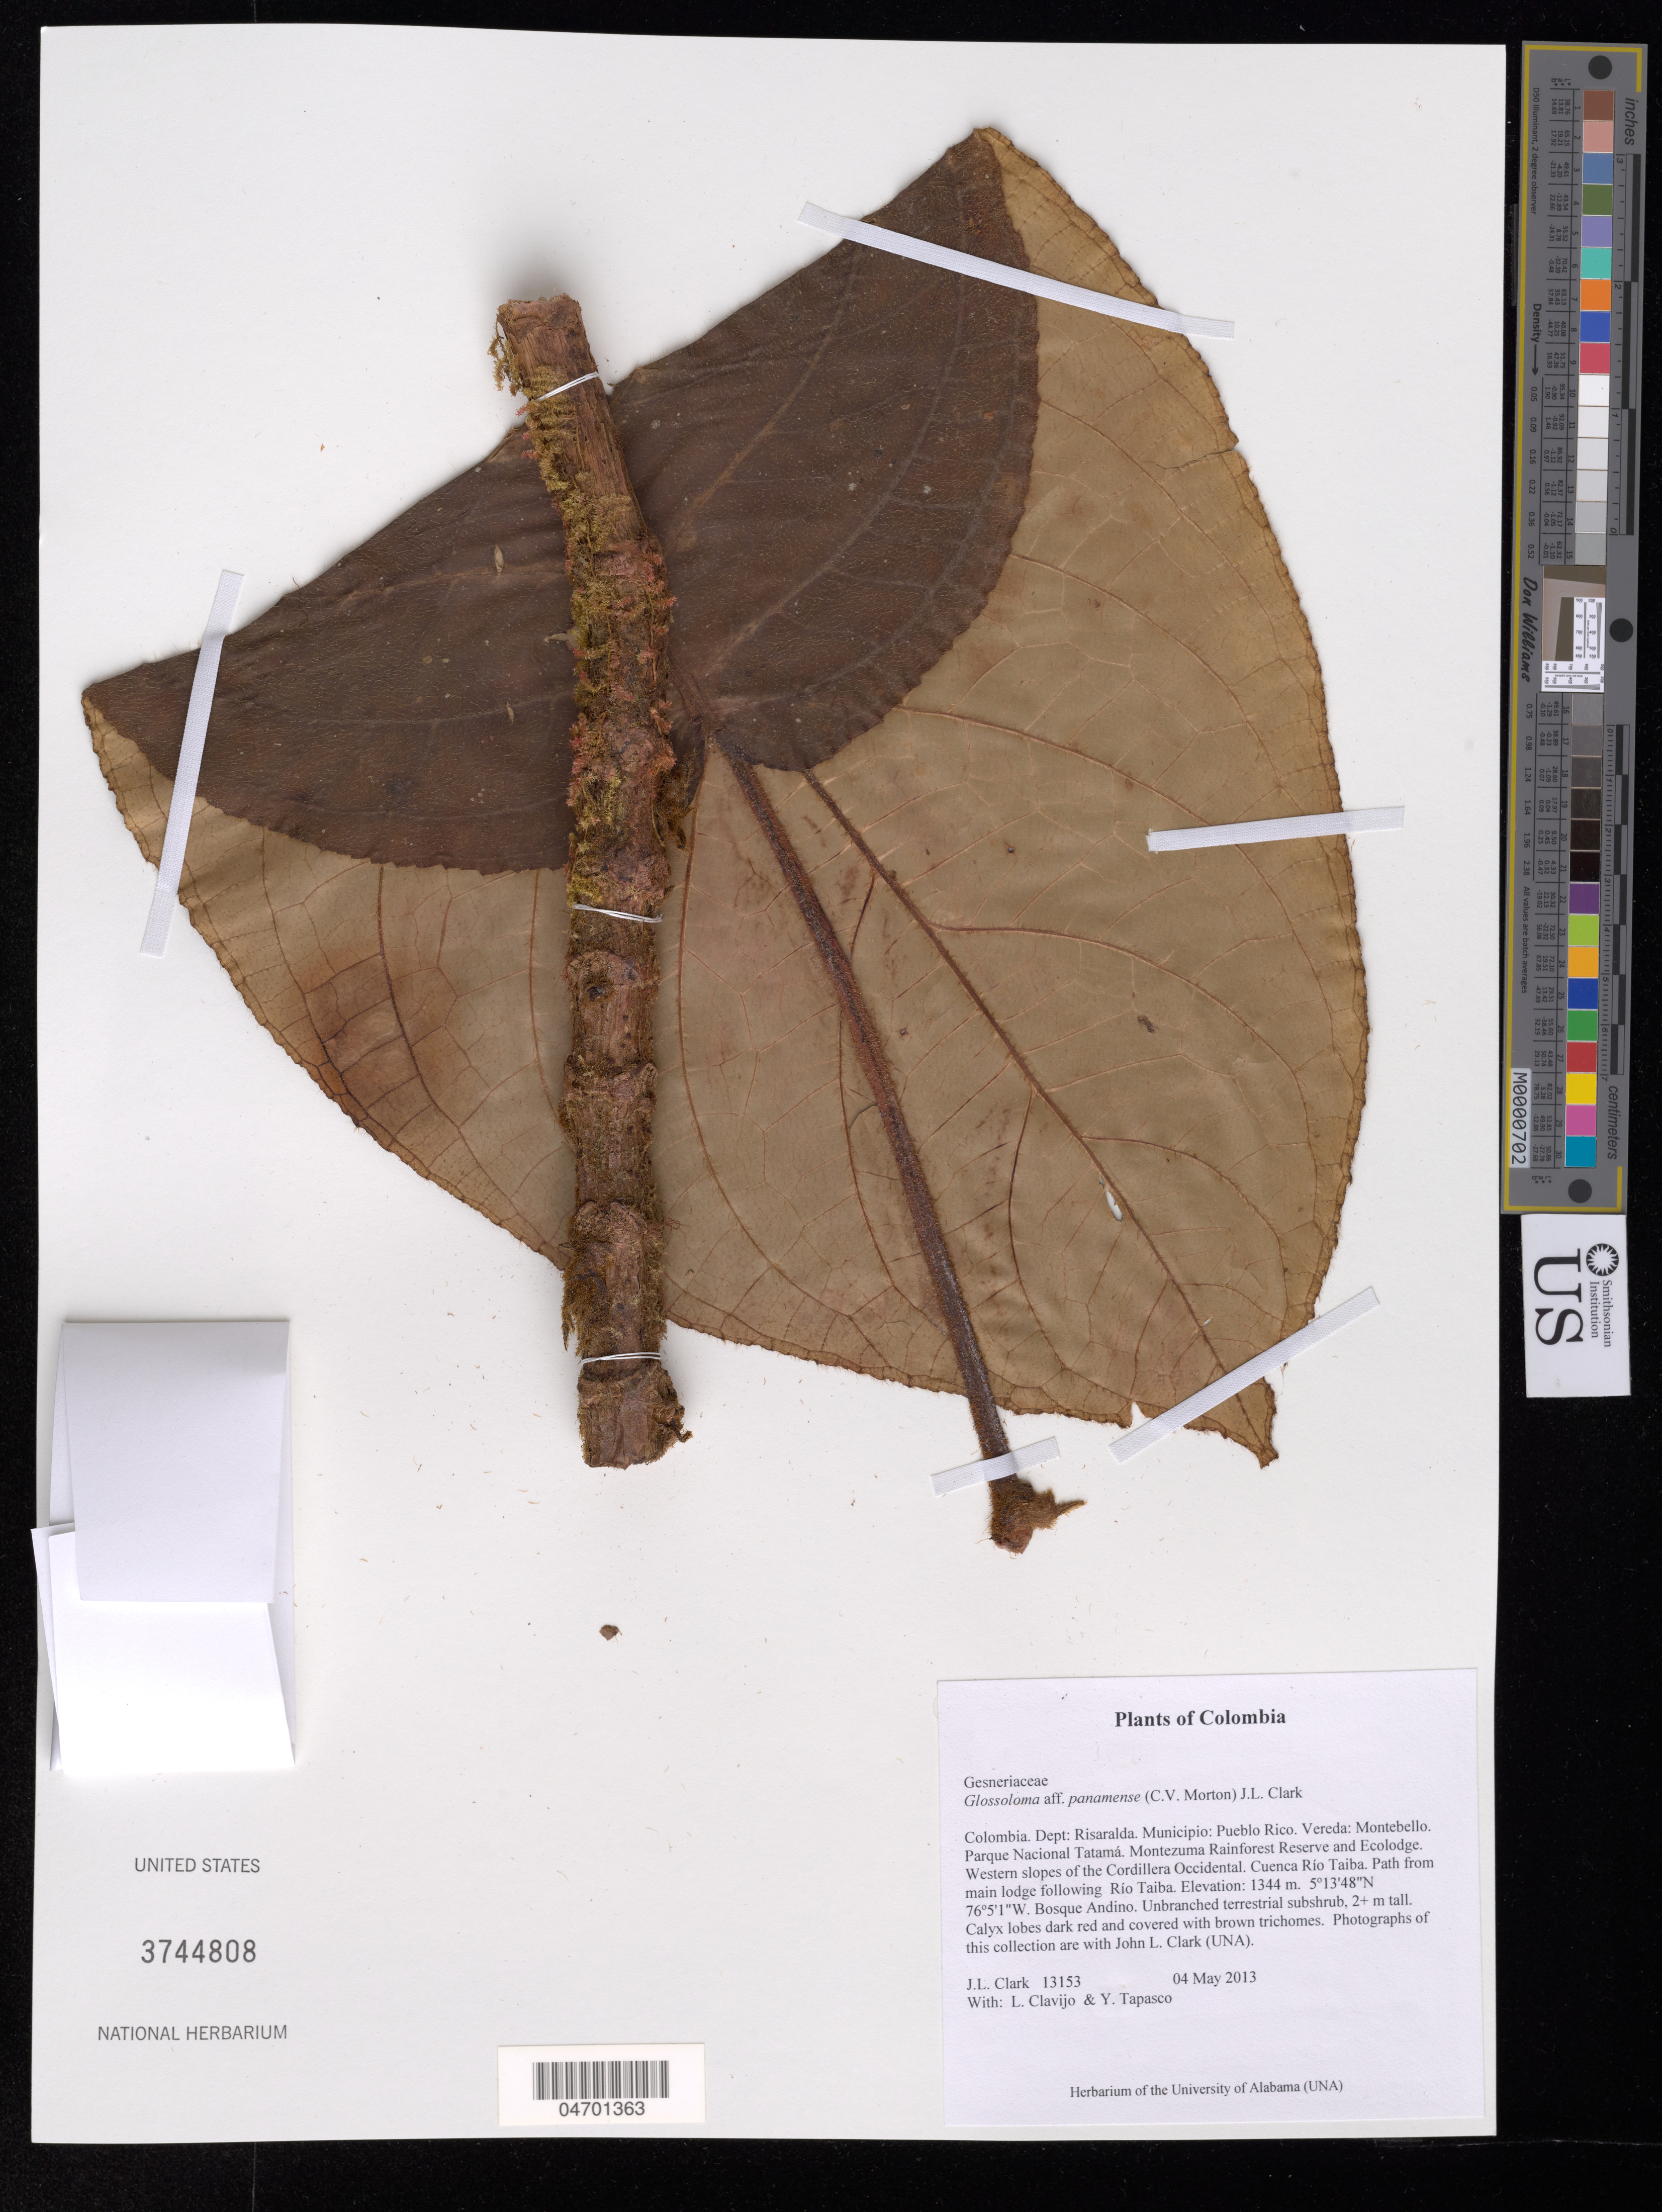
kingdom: Plantae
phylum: Tracheophyta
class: Magnoliopsida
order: Lamiales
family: Gesneriaceae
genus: Glossoloma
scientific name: Glossoloma panamense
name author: (C.V. Morton) J.L. Clark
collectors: J. L. Clark, L. Clavijo & K. Holsten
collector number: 13151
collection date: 2013-05-04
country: Colombia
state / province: Risaralda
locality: Dept: Risaralda. Municipio: Pueblo Rico. Vereda: Montebello. Parque Nacional Tatamá. Montezuma Rainforest Reserve and Ecolodge. Western slopes of the Cordillera Occidental. Cuenca Río Taiba. Path from main lodge following Río Taiba. Bosque Andino.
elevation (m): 1344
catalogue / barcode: US 3744808